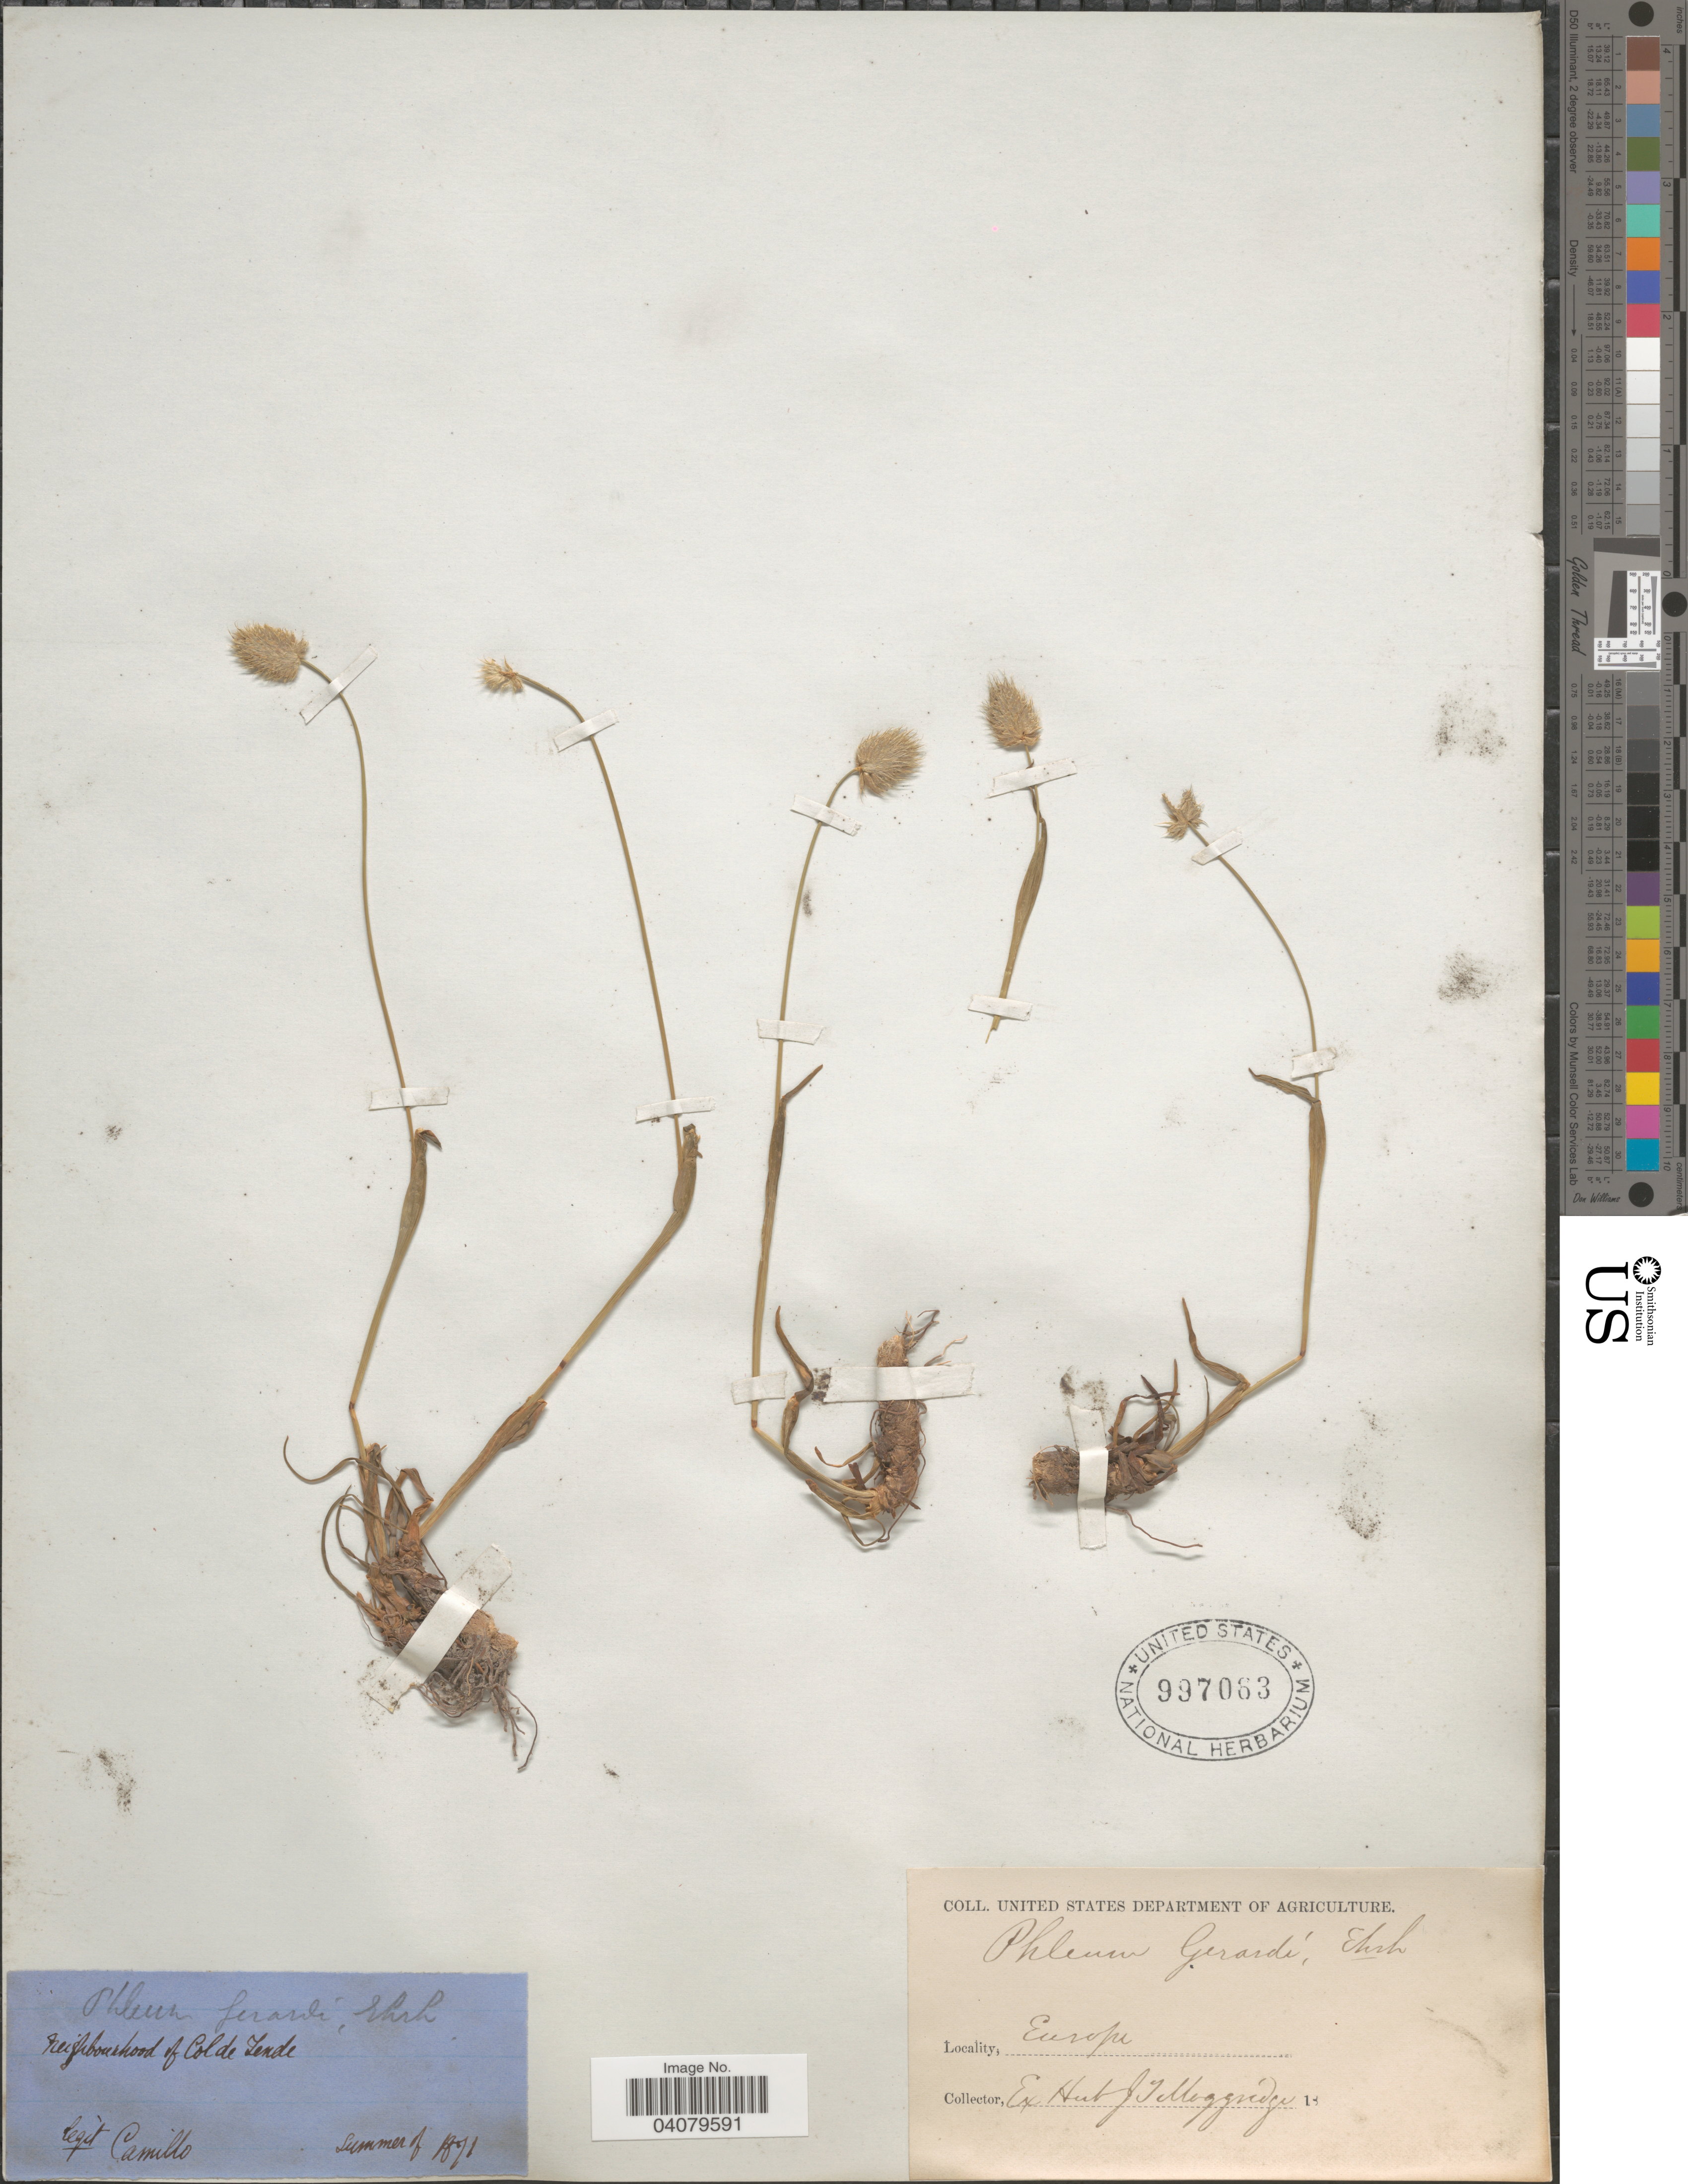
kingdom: Plantae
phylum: Tracheophyta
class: Liliopsida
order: Poales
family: Poaceae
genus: Alopecurus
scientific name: Alopecurus gerardii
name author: (All.) Vill.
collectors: Camillo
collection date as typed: Summer of 1871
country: France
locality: Neighborhood of Col de Tende. Europe.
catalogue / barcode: US 997063